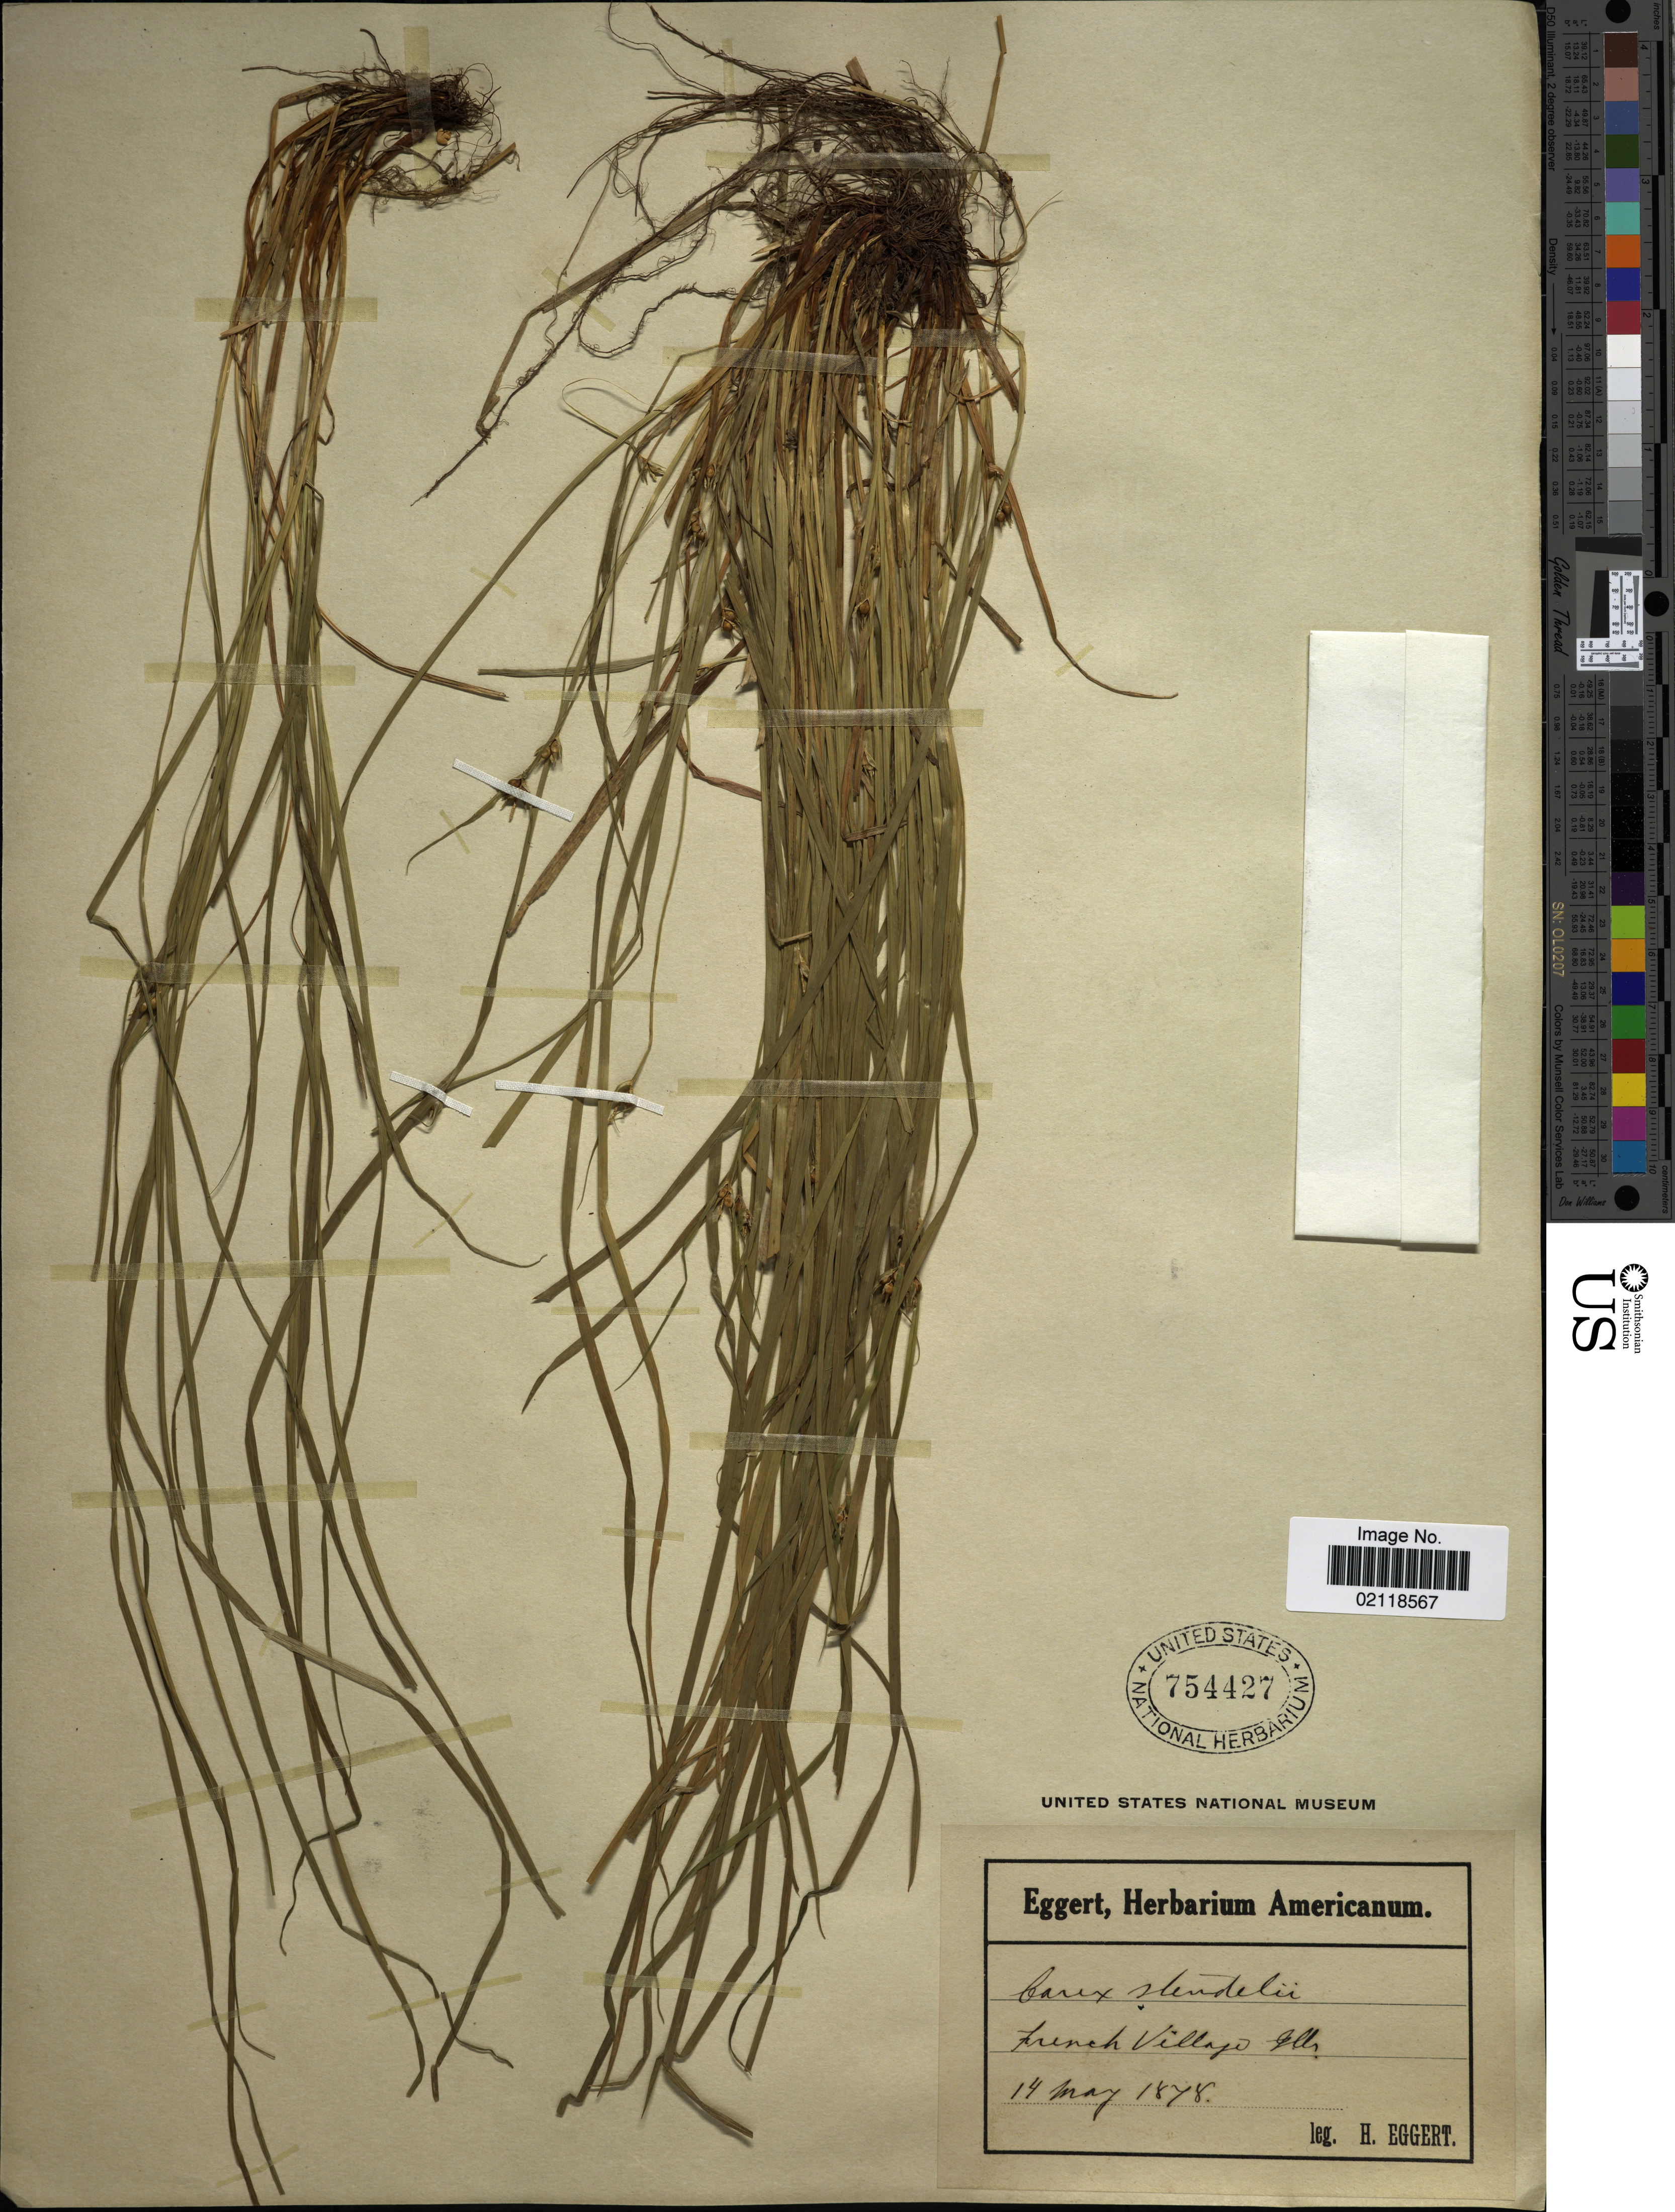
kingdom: Plantae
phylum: Tracheophyta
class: Liliopsida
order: Poales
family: Cyperaceae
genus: Carex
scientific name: Carex jamesii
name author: Schwein.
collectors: H. Eggert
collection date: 1878-05-14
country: United States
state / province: Illinois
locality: French Village.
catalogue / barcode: US 754427